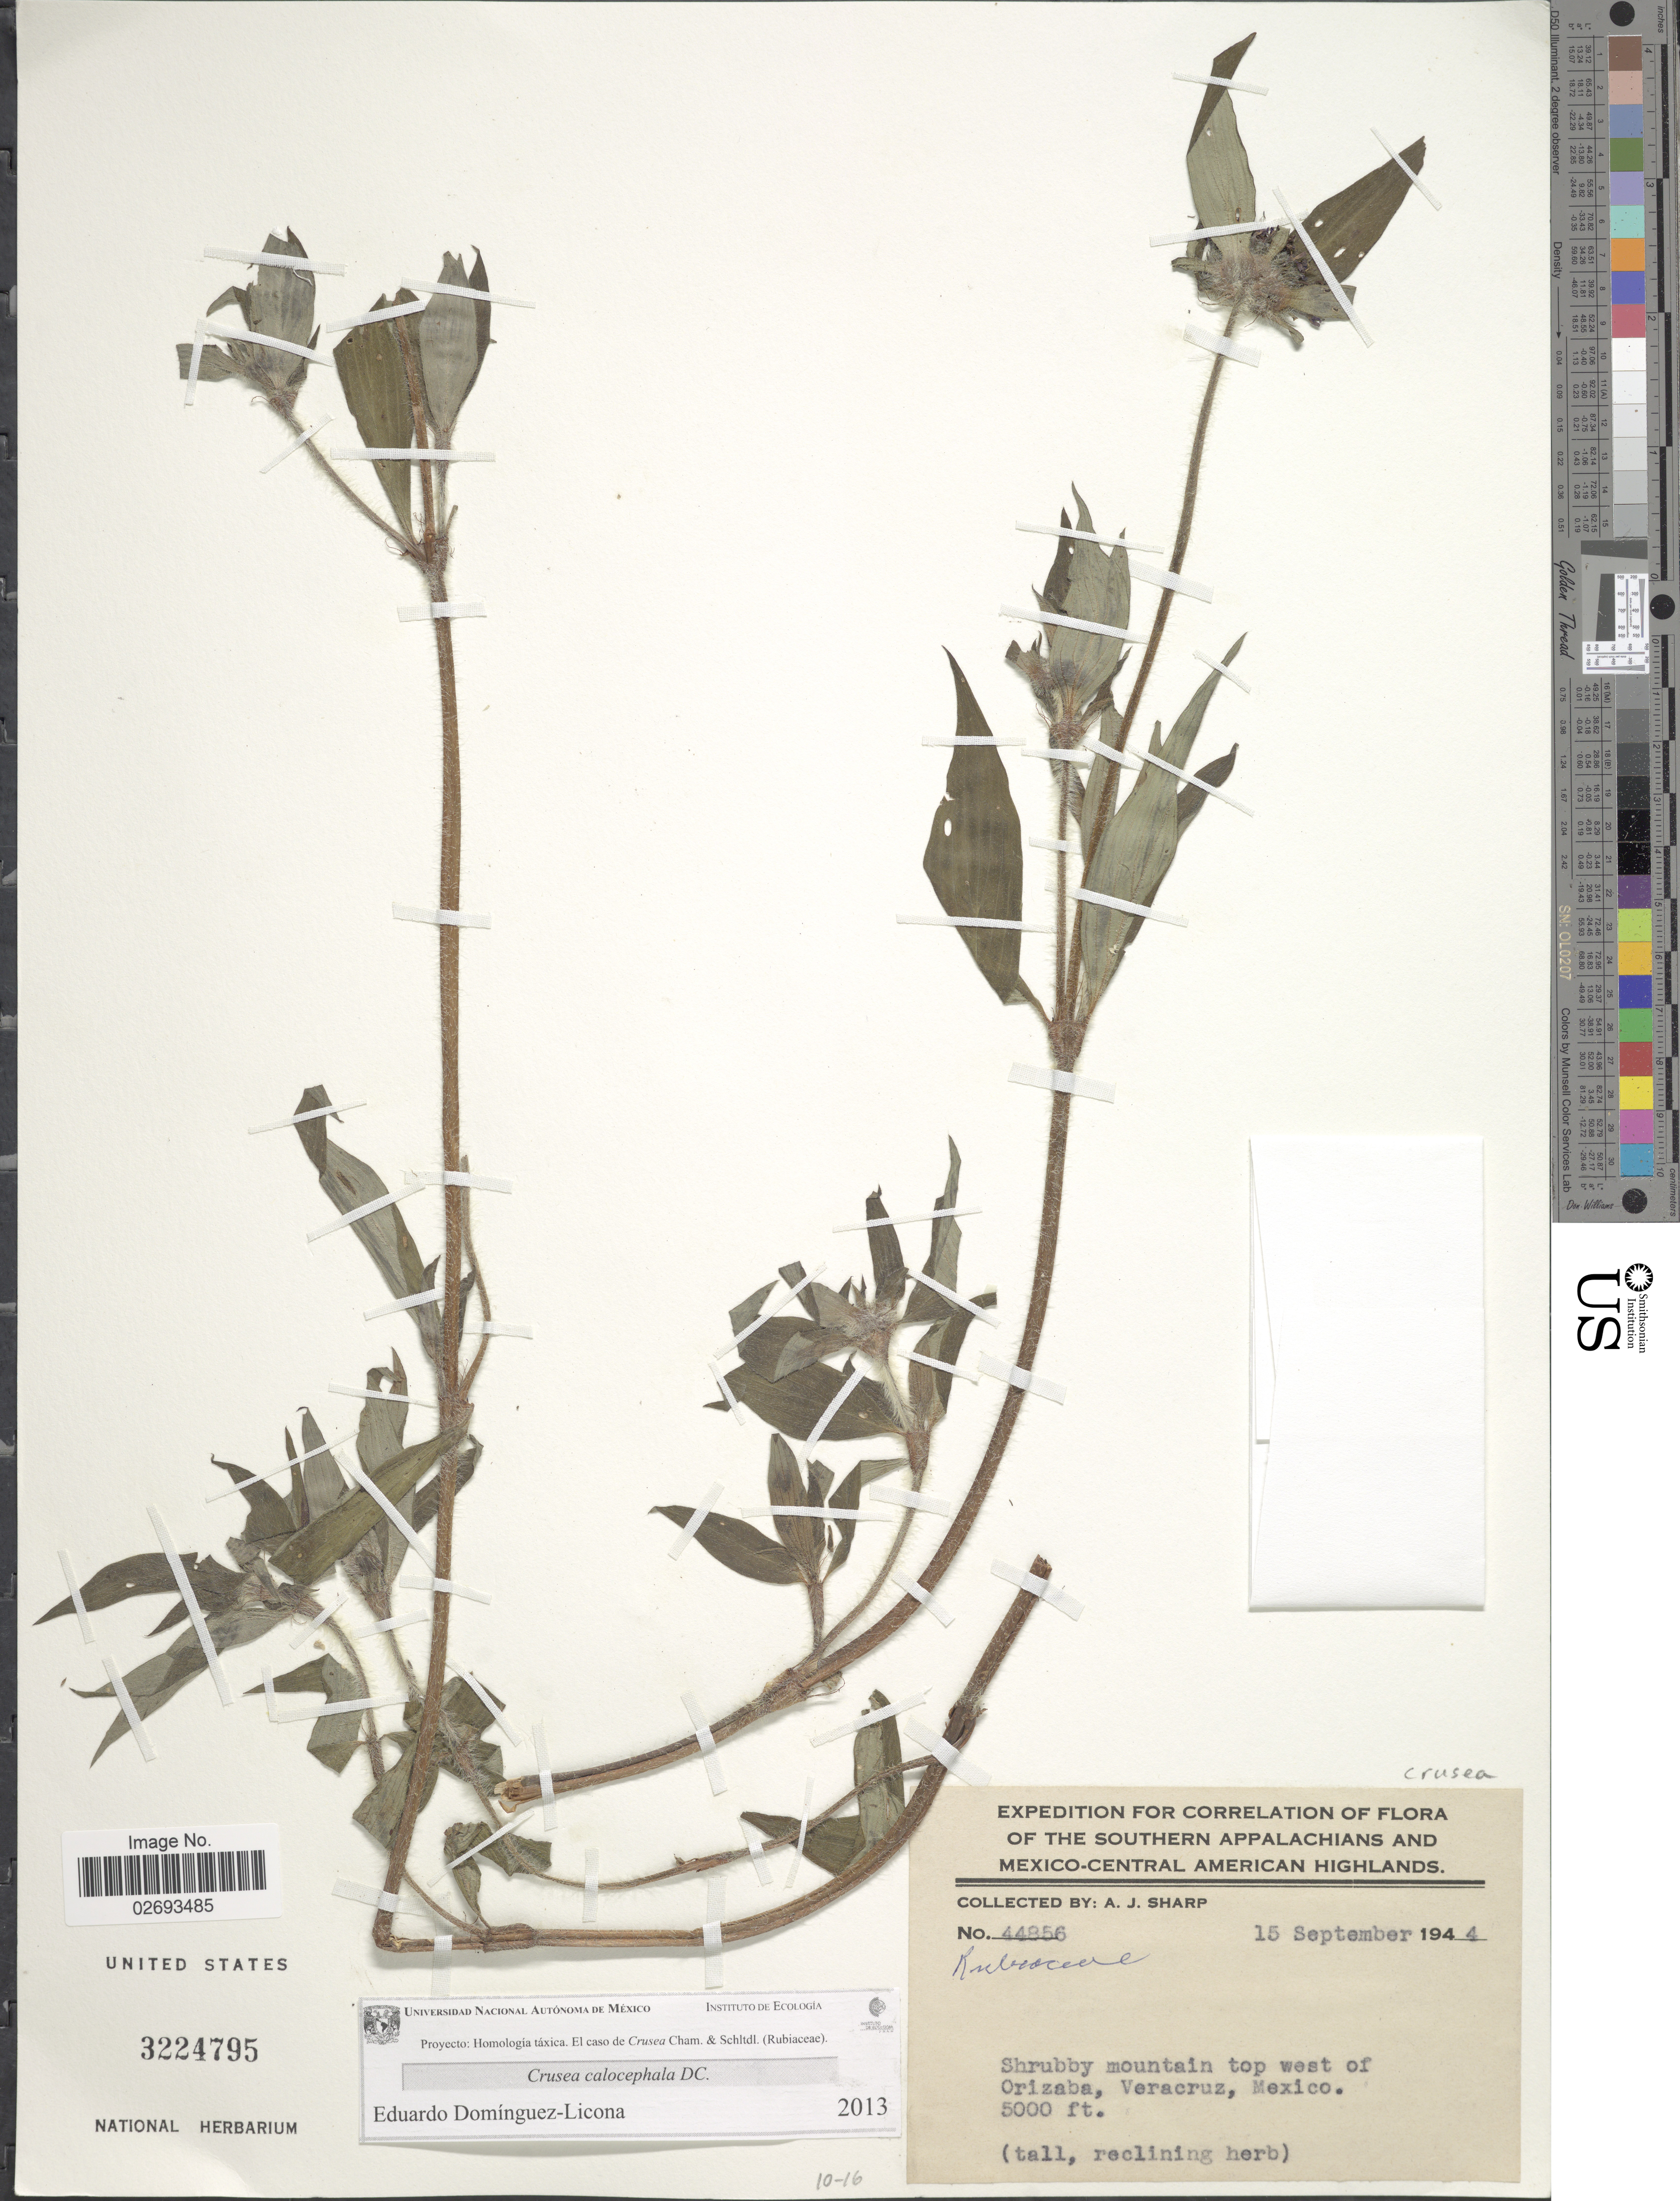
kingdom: Plantae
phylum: Tracheophyta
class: Magnoliopsida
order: Gentianales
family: Rubiaceae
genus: Crusea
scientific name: Crusea calocephala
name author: DC.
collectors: A. J. Sharp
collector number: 44856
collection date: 1944-09-15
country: Mexico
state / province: Veracruz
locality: Southern Appalachians and Mexico-Central American Highlands. Shrubby mountain top west of Orizaba, Veracruz.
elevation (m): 1524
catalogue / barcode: US 3224795